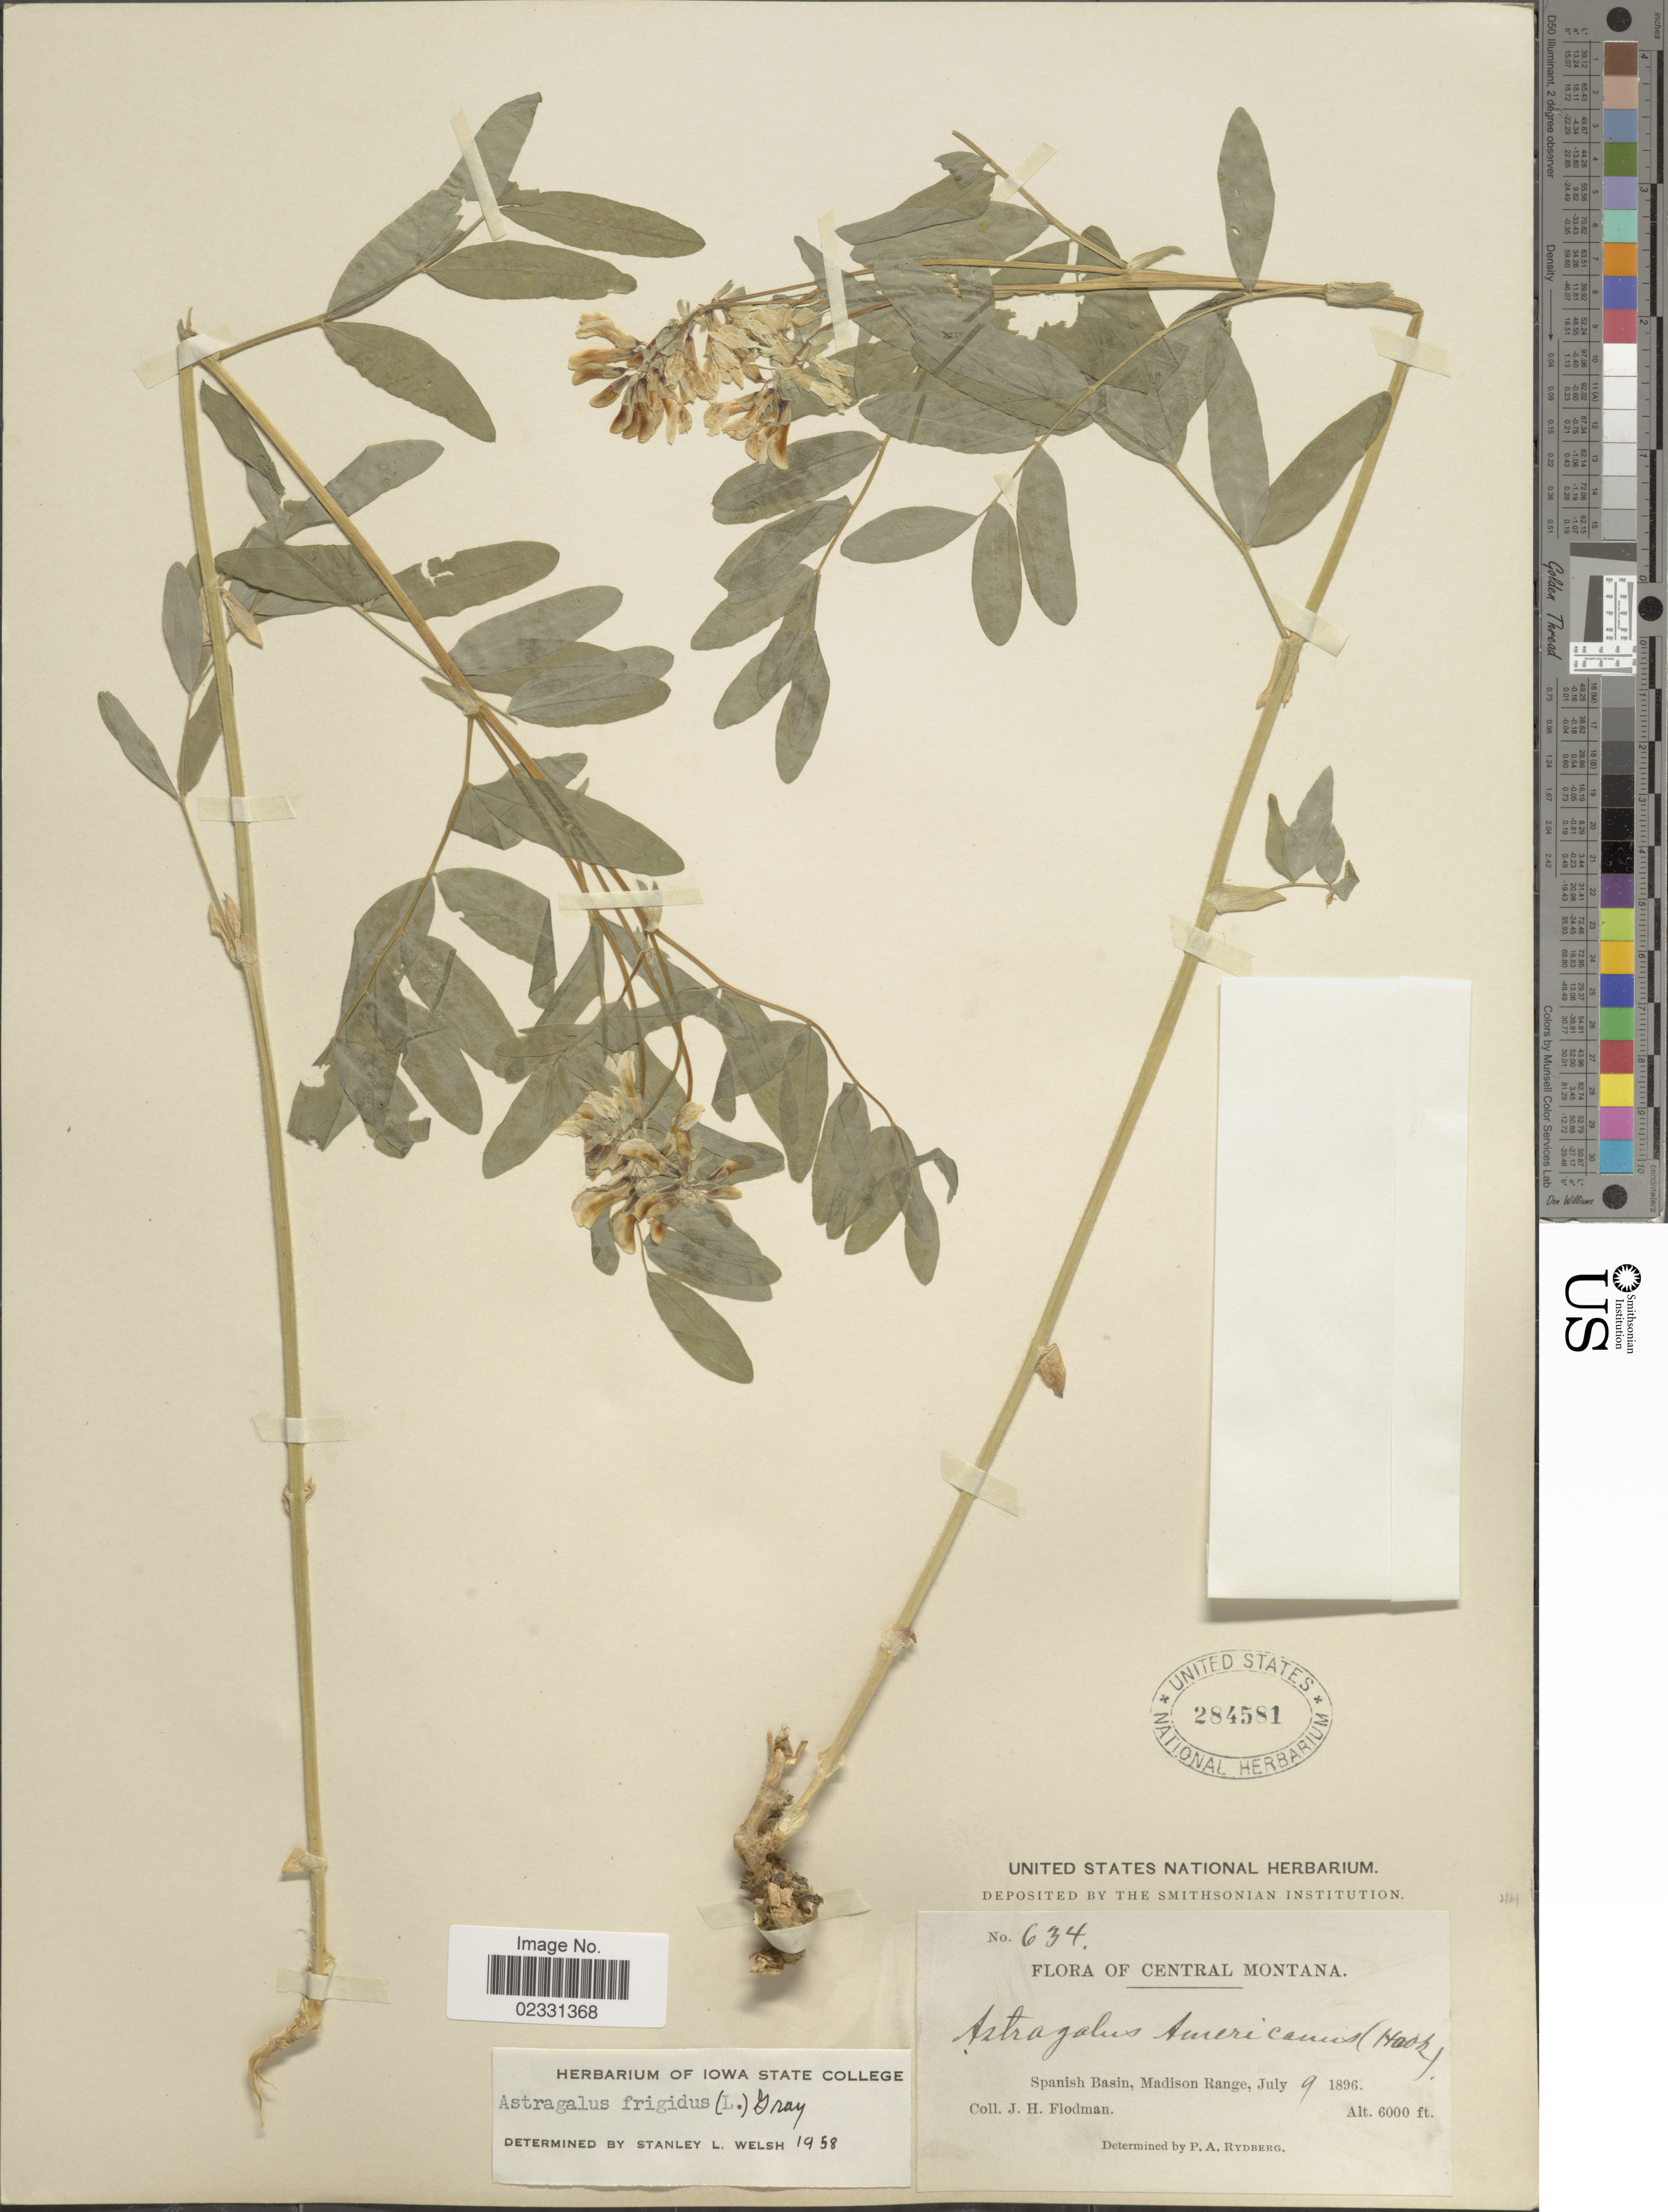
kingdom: Plantae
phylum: Tracheophyta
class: Magnoliopsida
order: Fabales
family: Fabaceae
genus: Astragalus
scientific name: Astragalus frigidus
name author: (L.) A. Gray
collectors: J. Flodman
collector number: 634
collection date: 1896-07-09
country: United States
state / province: Montana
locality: Spanish Basin, Madison Range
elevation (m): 1829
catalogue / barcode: US 284581